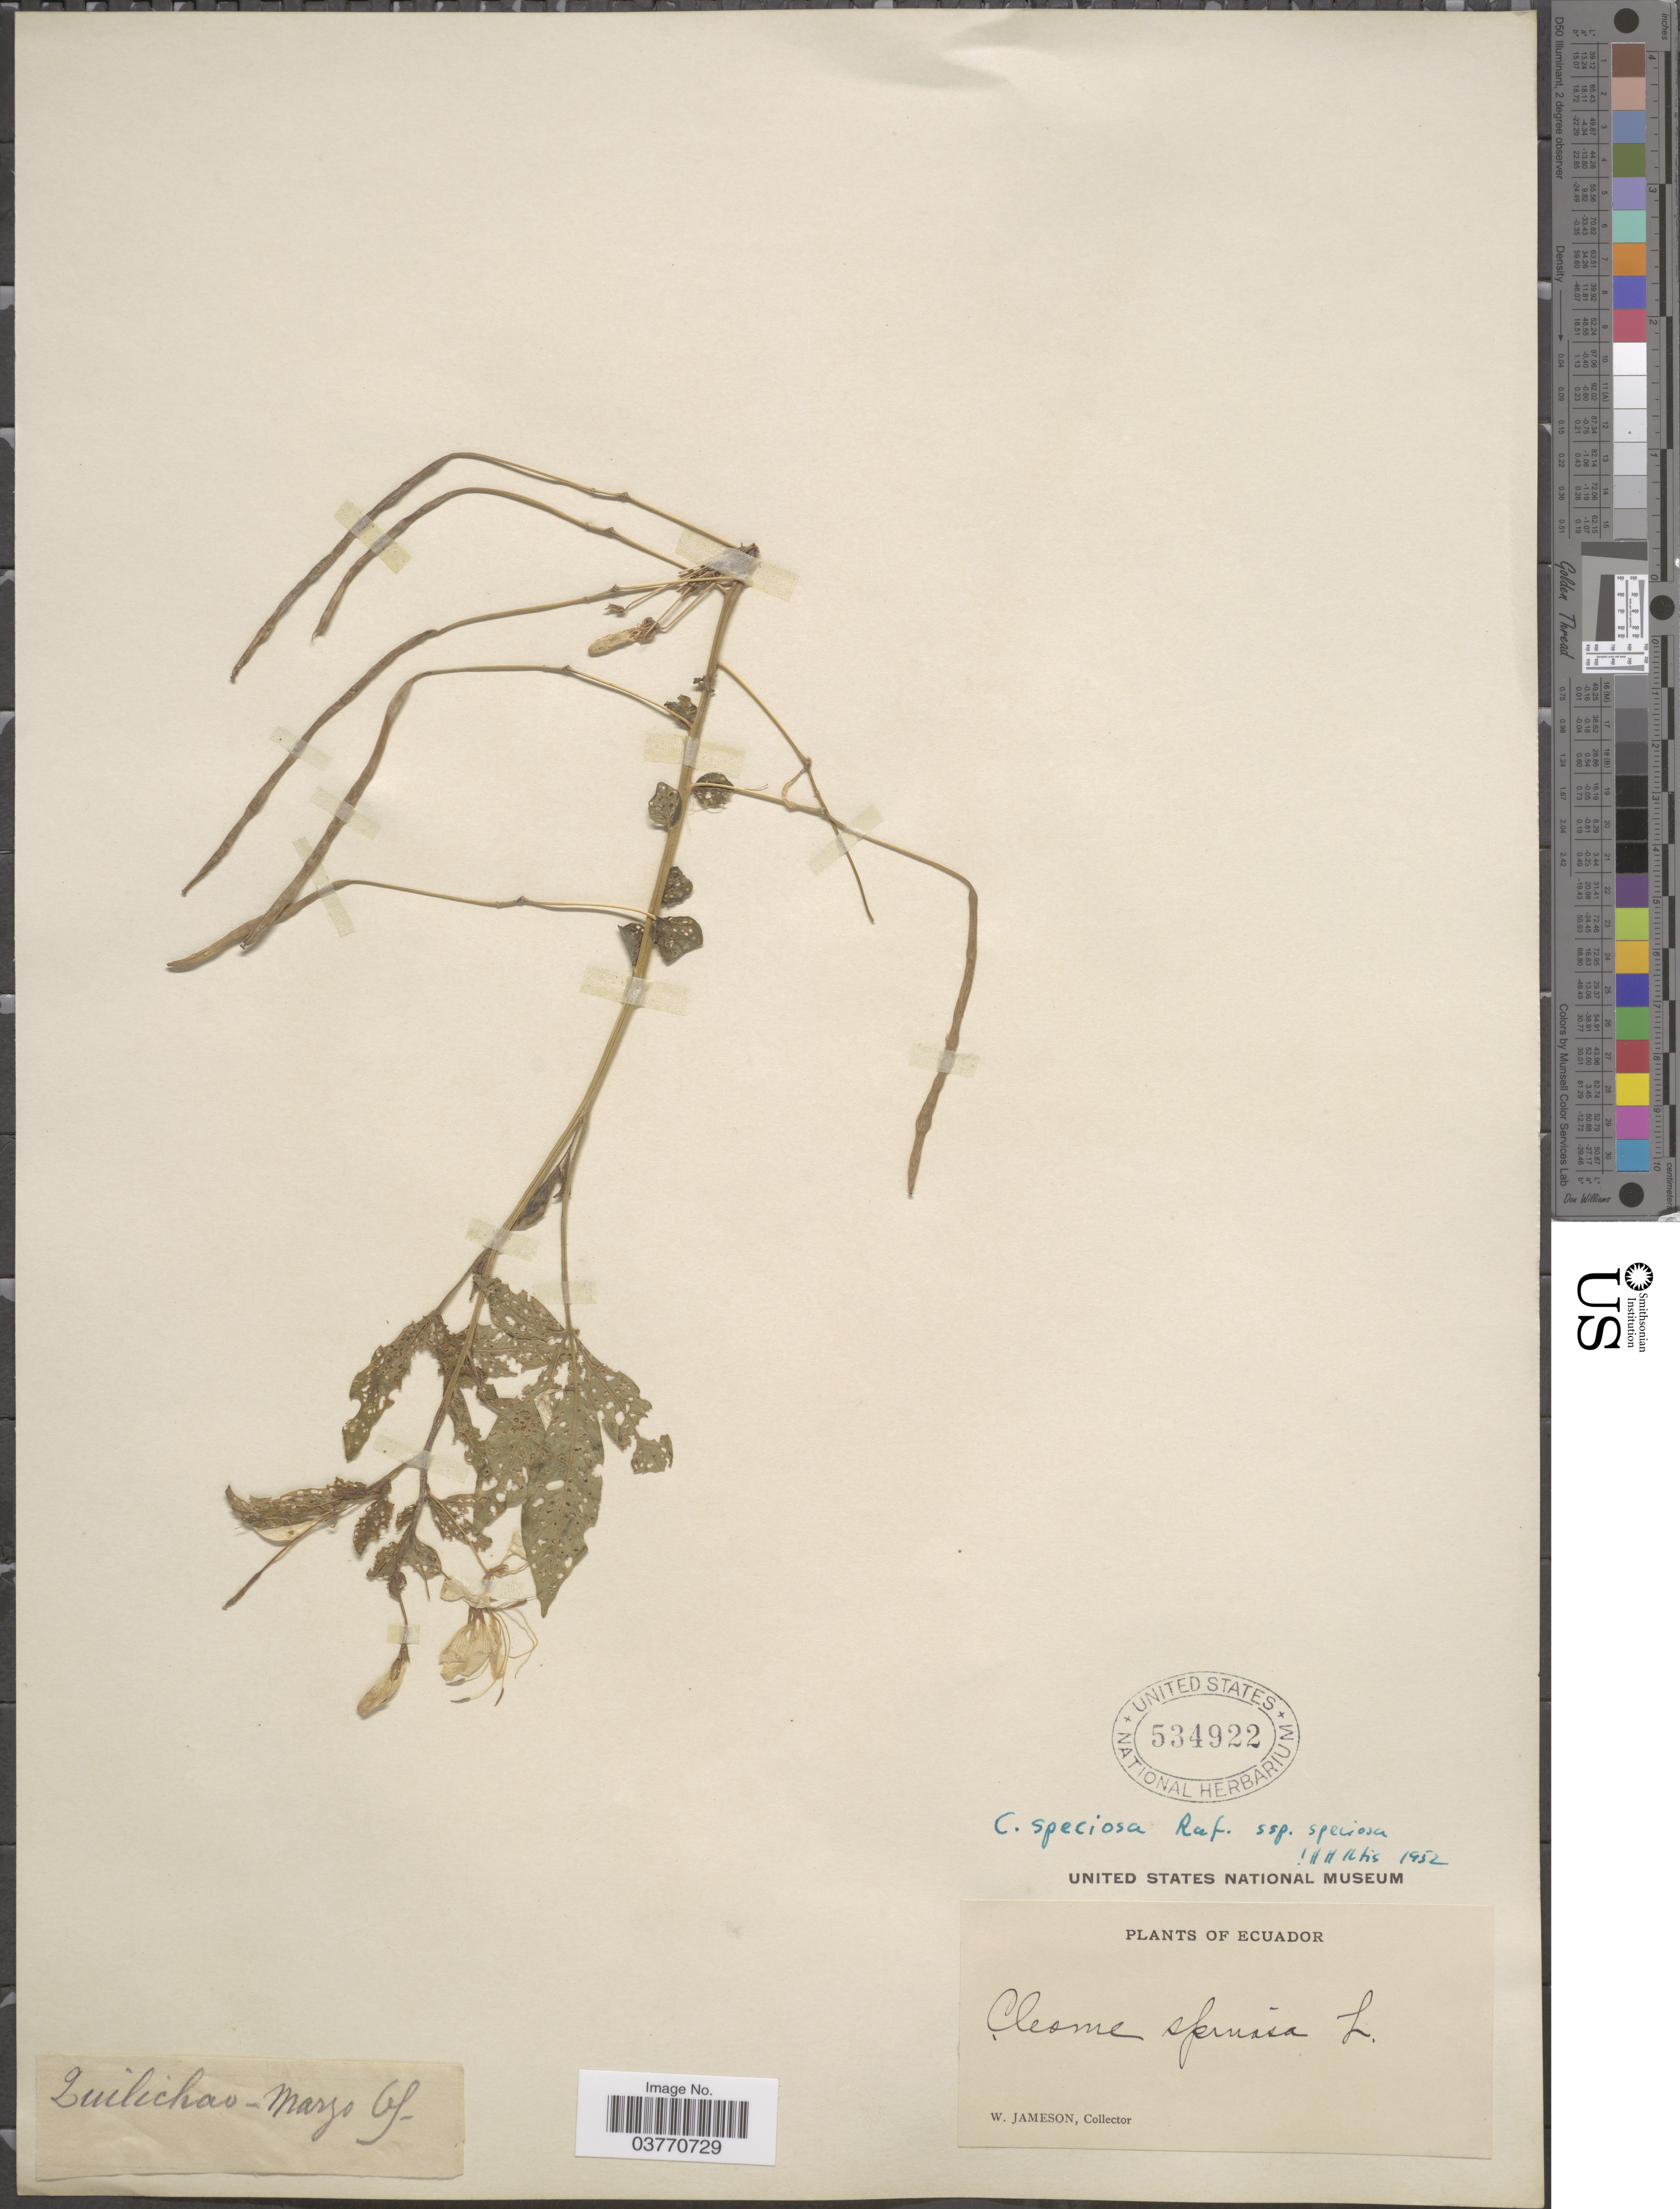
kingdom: Plantae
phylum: Tracheophyta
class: Magnoliopsida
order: Brassicales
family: Cleomaceae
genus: Cleoserrata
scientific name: Cleoserrata speciosa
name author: (Raf.) Iltis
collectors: W. Jameson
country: Ecuador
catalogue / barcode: US 534922